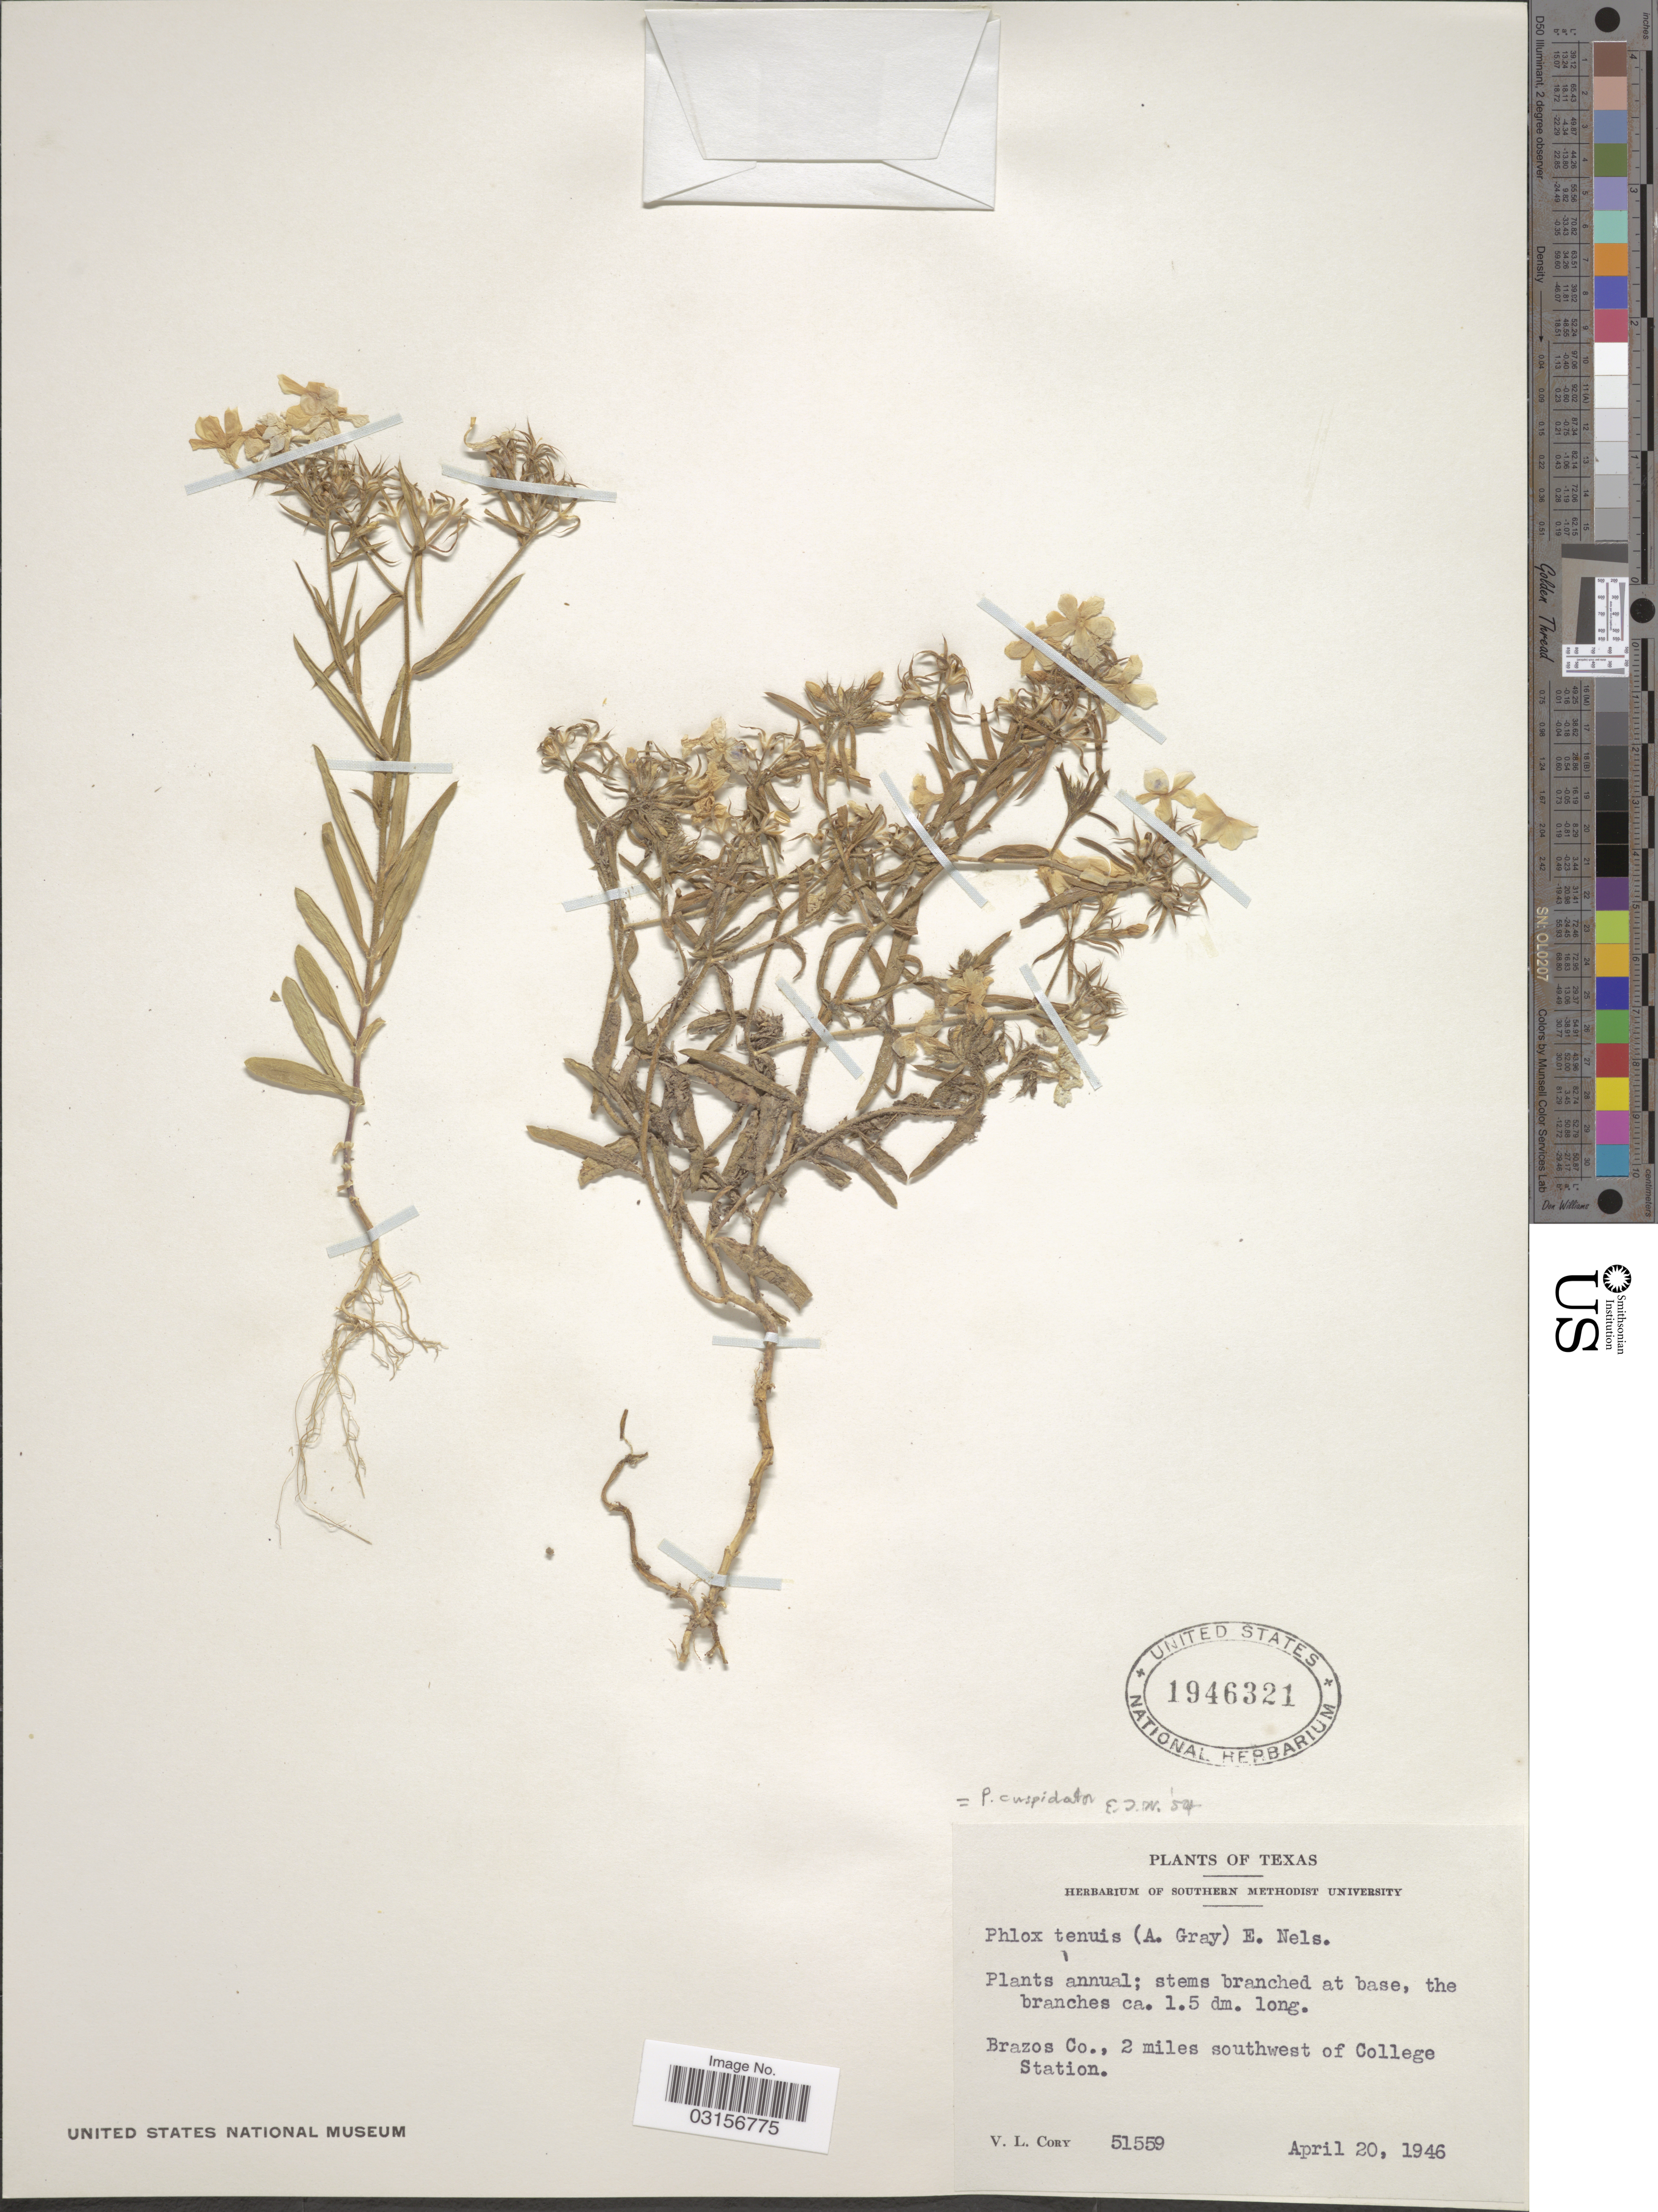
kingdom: Plantae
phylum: Tracheophyta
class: Magnoliopsida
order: Ericales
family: Polemoniaceae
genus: Phlox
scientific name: Phlox cuspidata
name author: Scheele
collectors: V. Cory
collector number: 51559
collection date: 1946-04-20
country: United States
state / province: Texas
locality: Brazos Co., 2 miles southwest of College Station.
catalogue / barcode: US 1946321